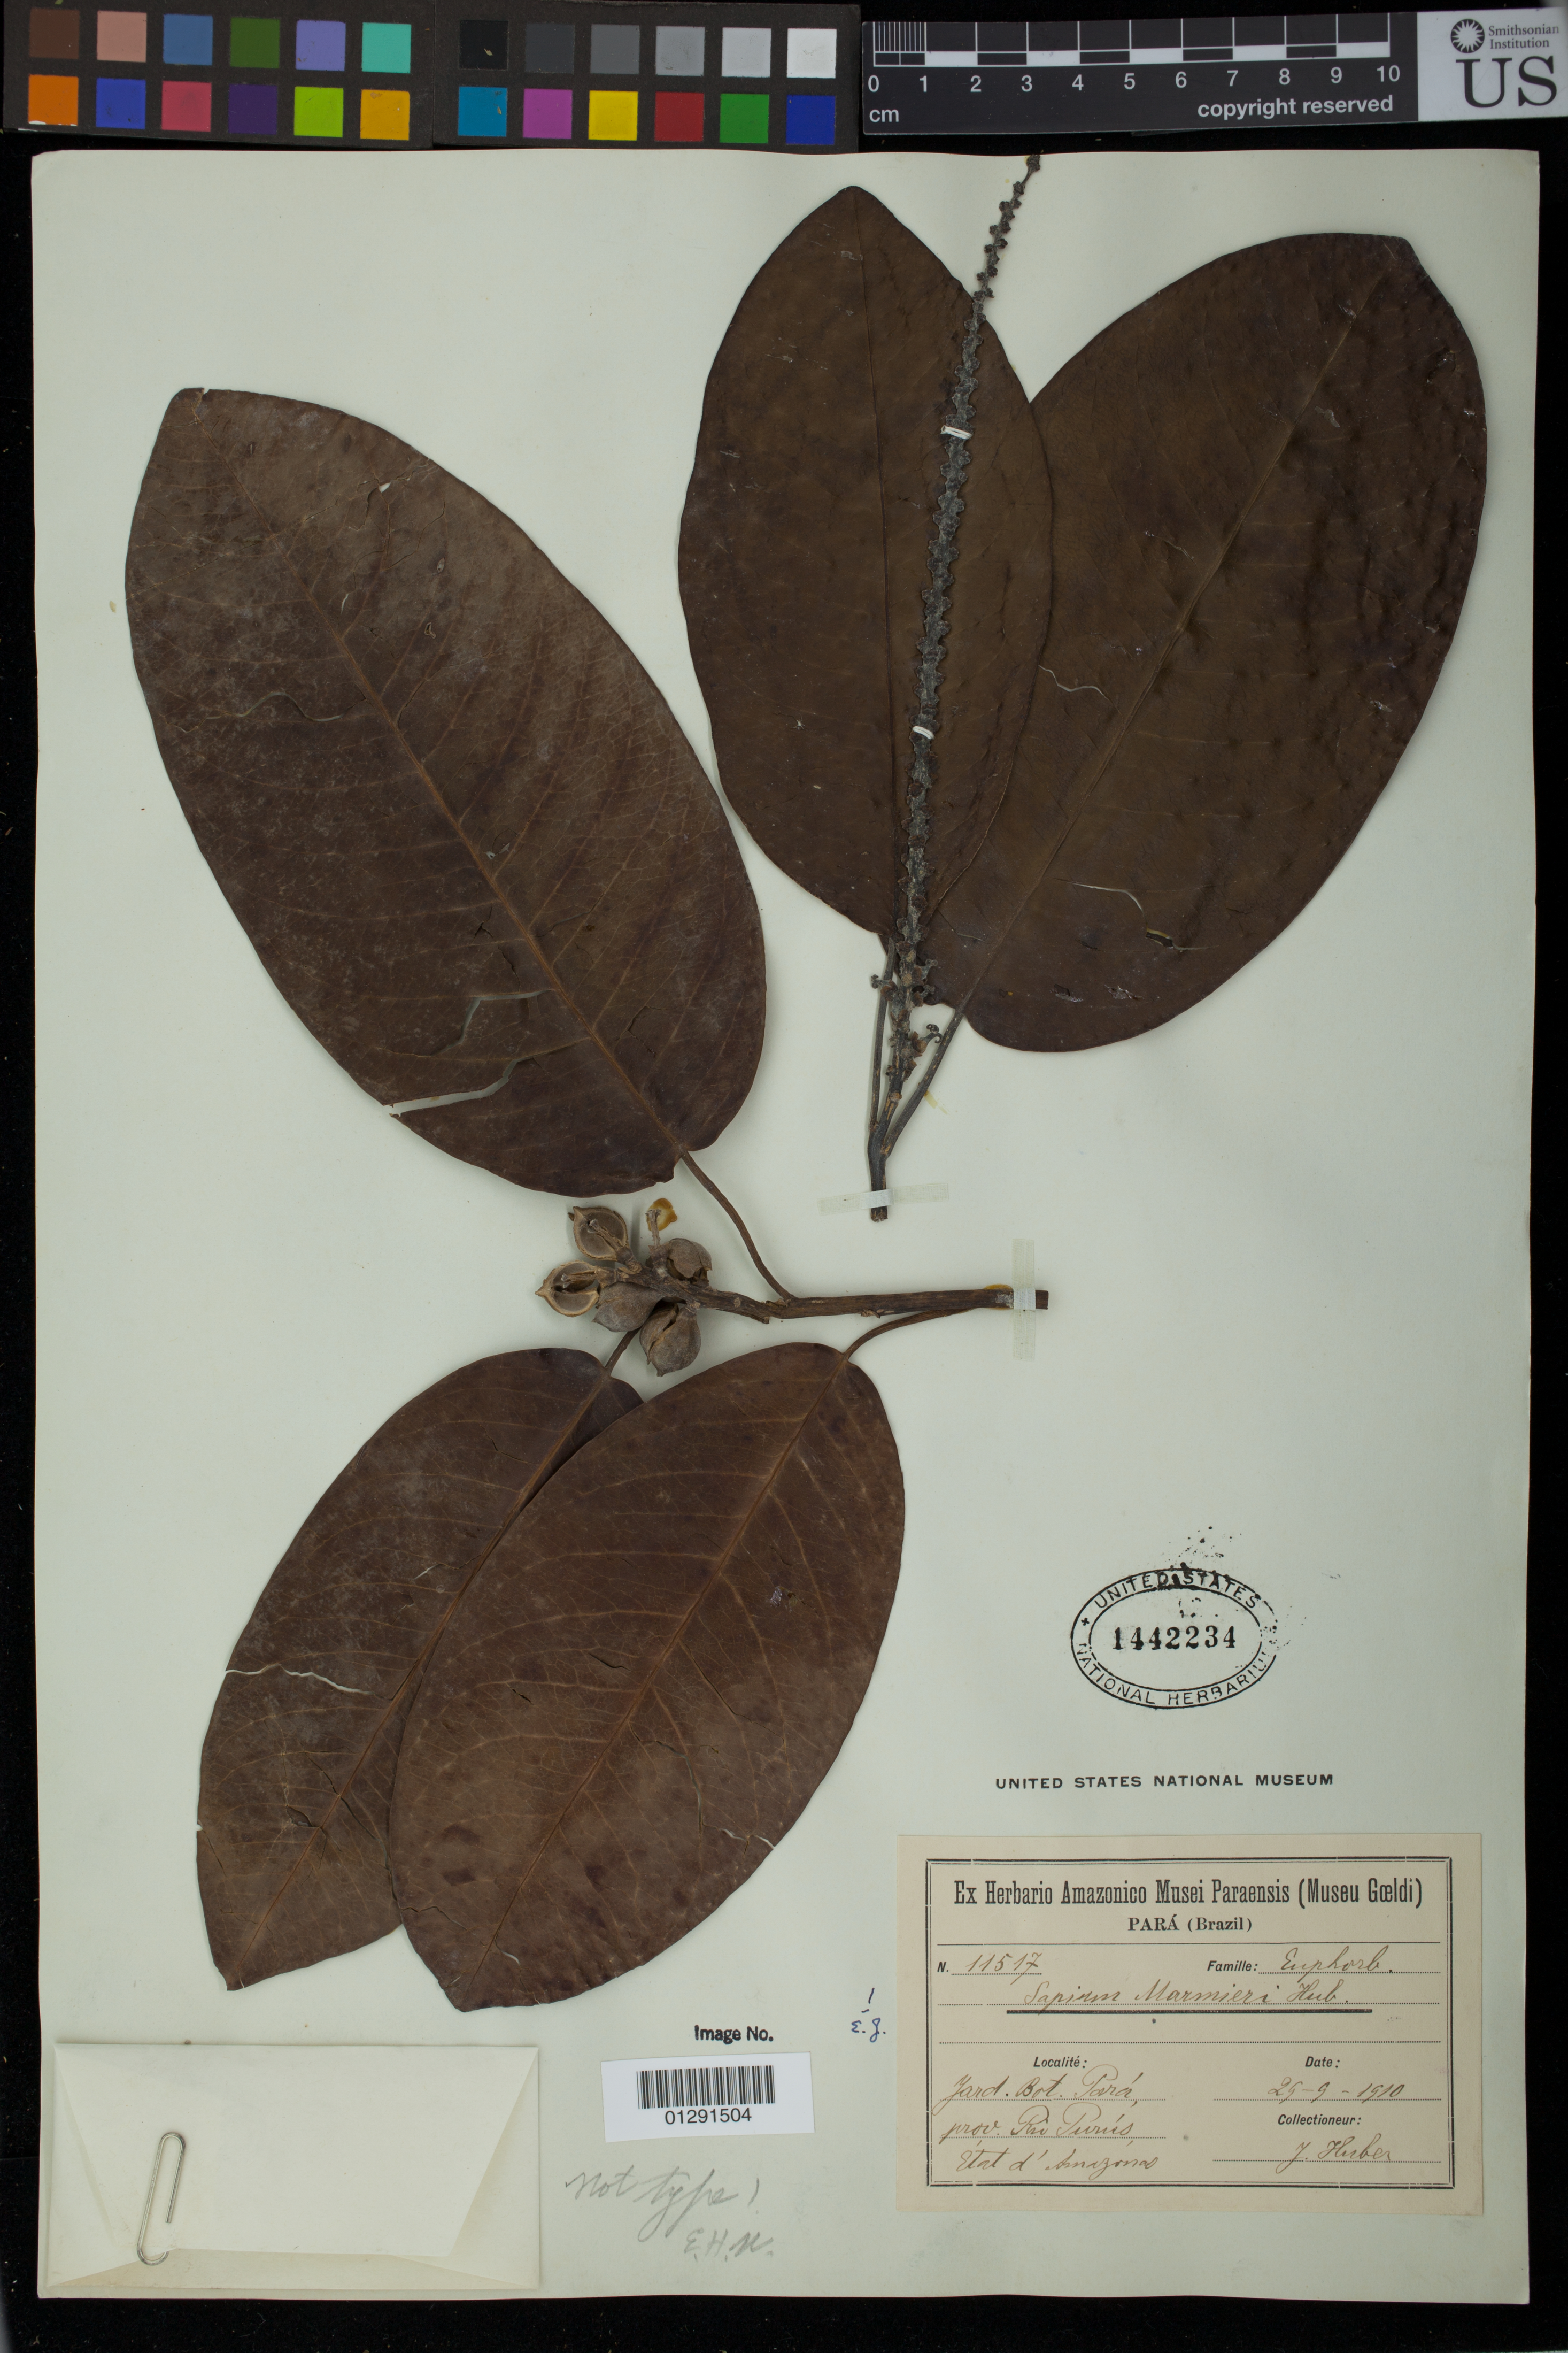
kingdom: Plantae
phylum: Tracheophyta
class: Magnoliopsida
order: Malpighiales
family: Euphorbiaceae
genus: Sapium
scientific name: Sapium marmieri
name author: Huber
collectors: J. Huber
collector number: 11517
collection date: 1910-09-29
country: Brazil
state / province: Amazonas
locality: Rio Puris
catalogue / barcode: US 1442234